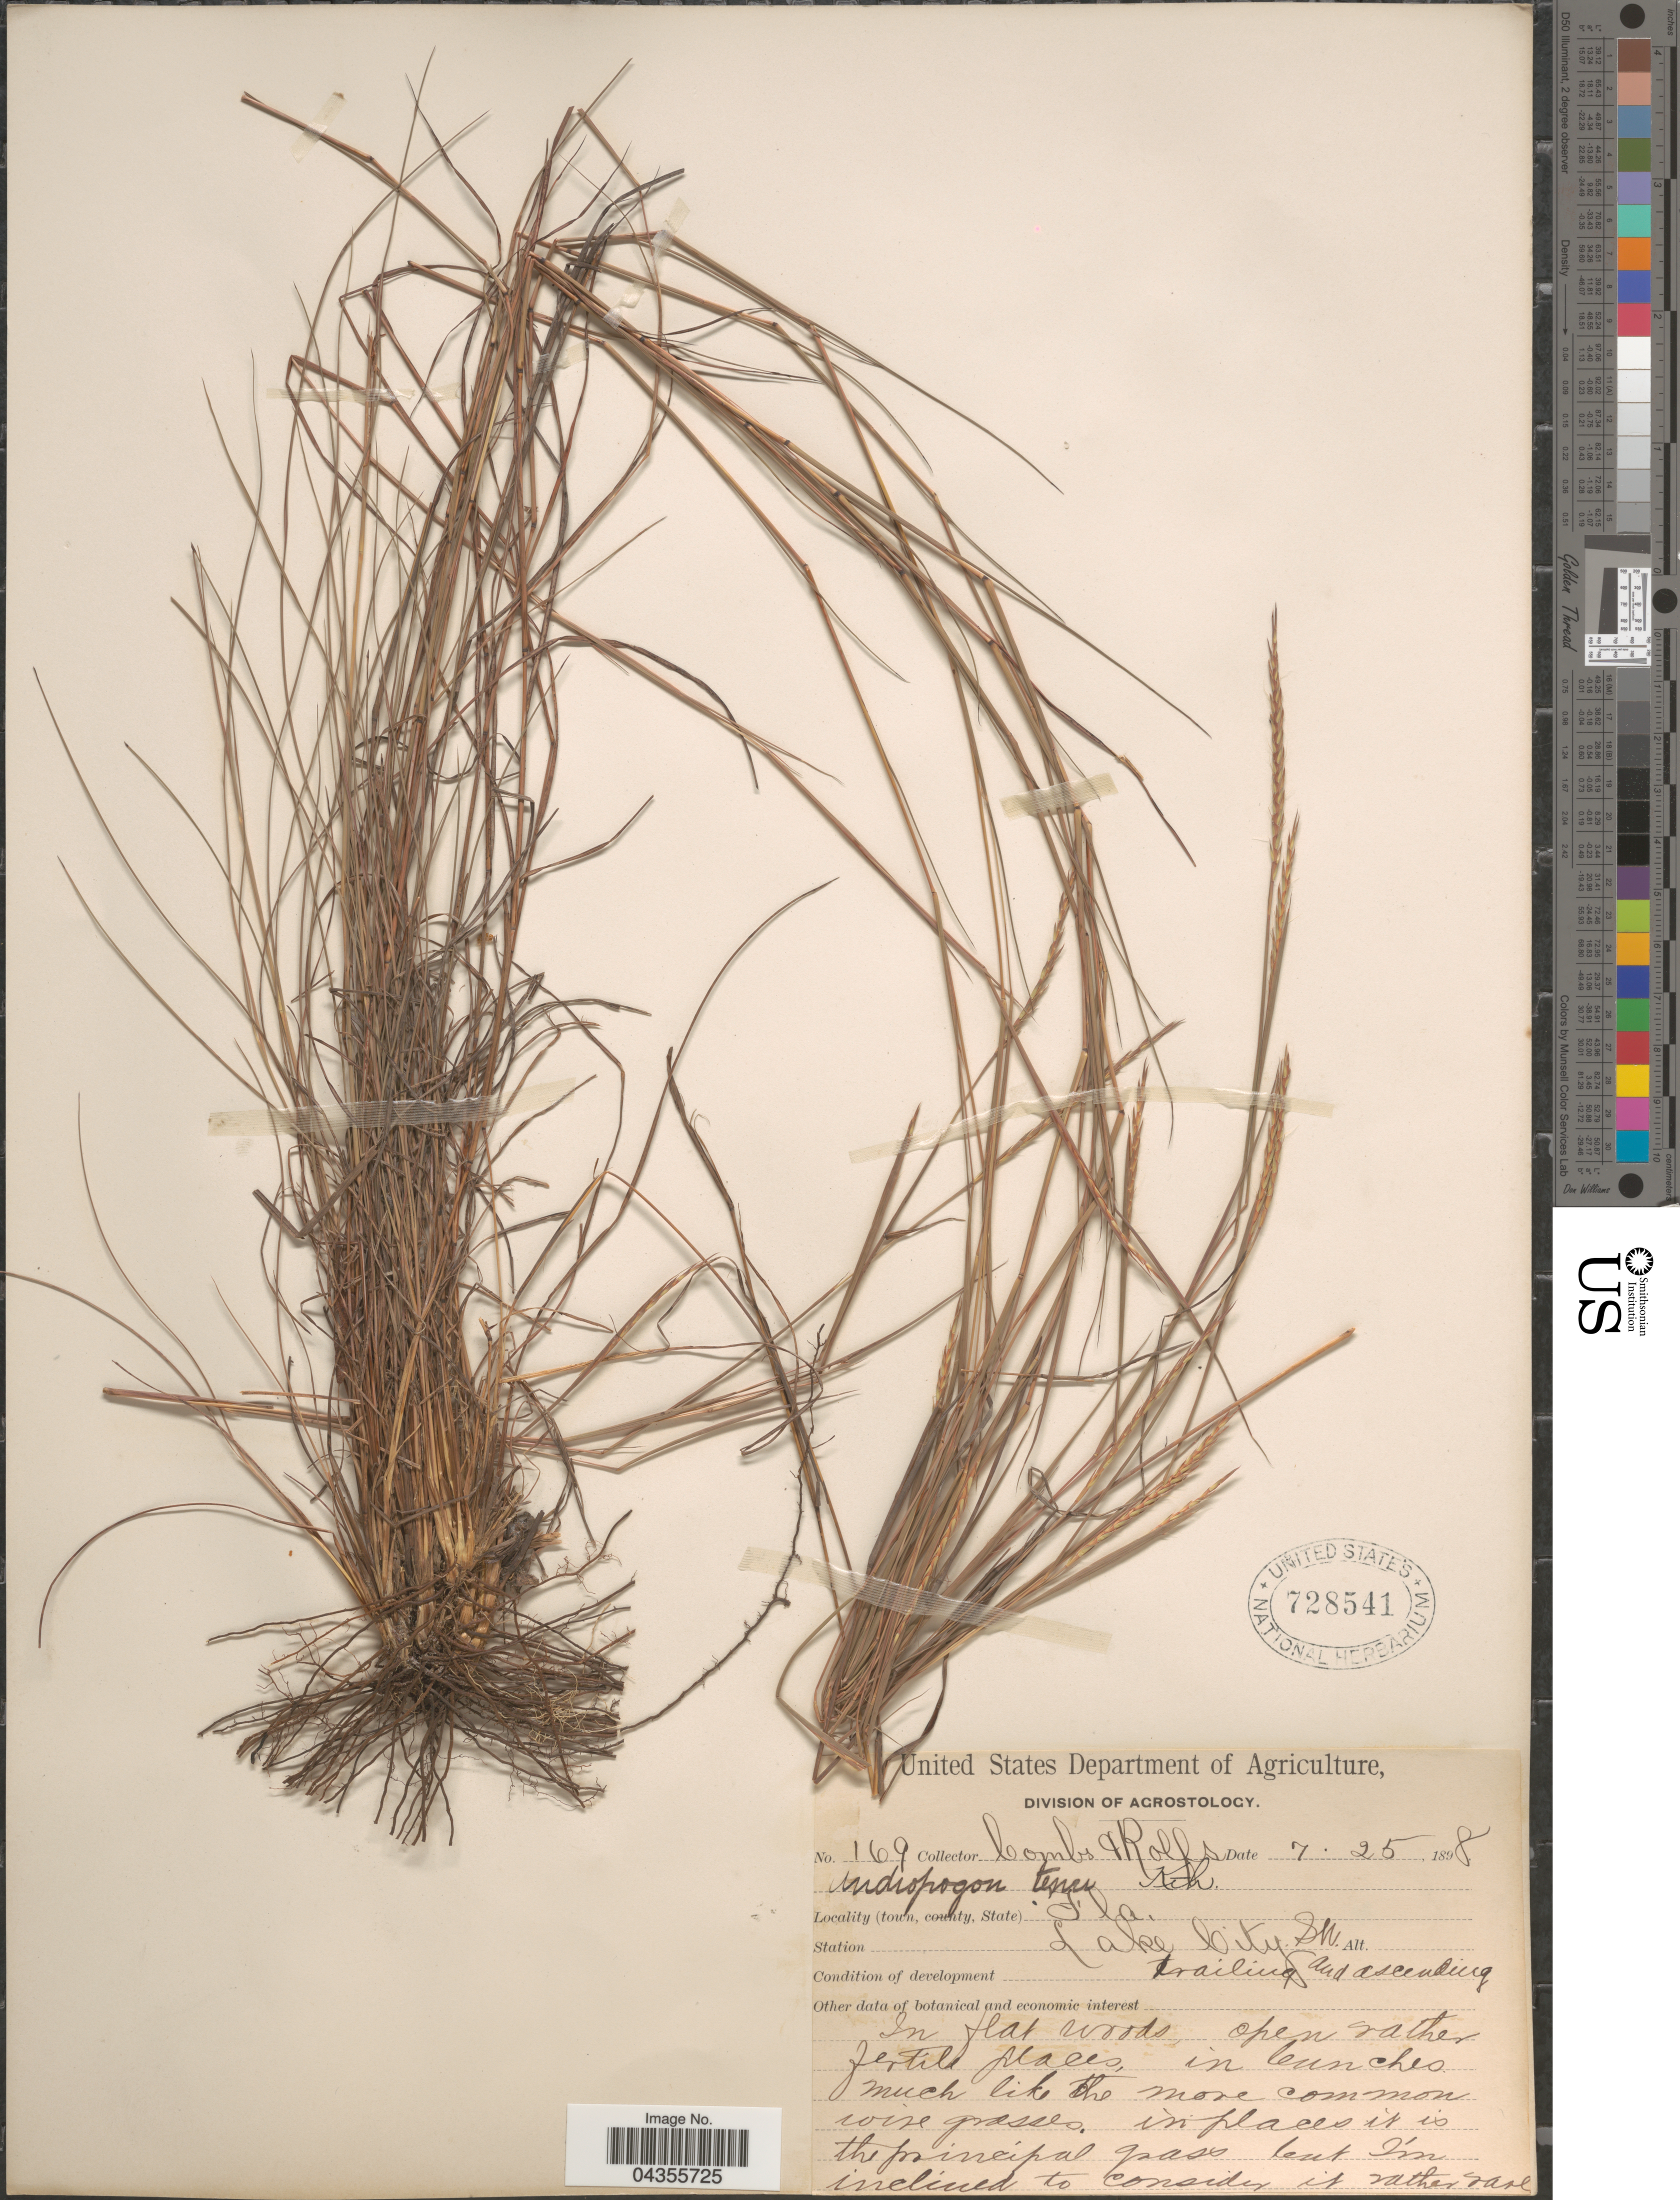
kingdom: Plantae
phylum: Tracheophyta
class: Liliopsida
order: Poales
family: Poaceae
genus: Schizachyrium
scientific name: Schizachyrium tenerum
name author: Nees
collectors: -. Combs & Rolfs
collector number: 169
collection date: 1898-07-25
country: United States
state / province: Florida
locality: Station Lake City S.W.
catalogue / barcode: US 728541